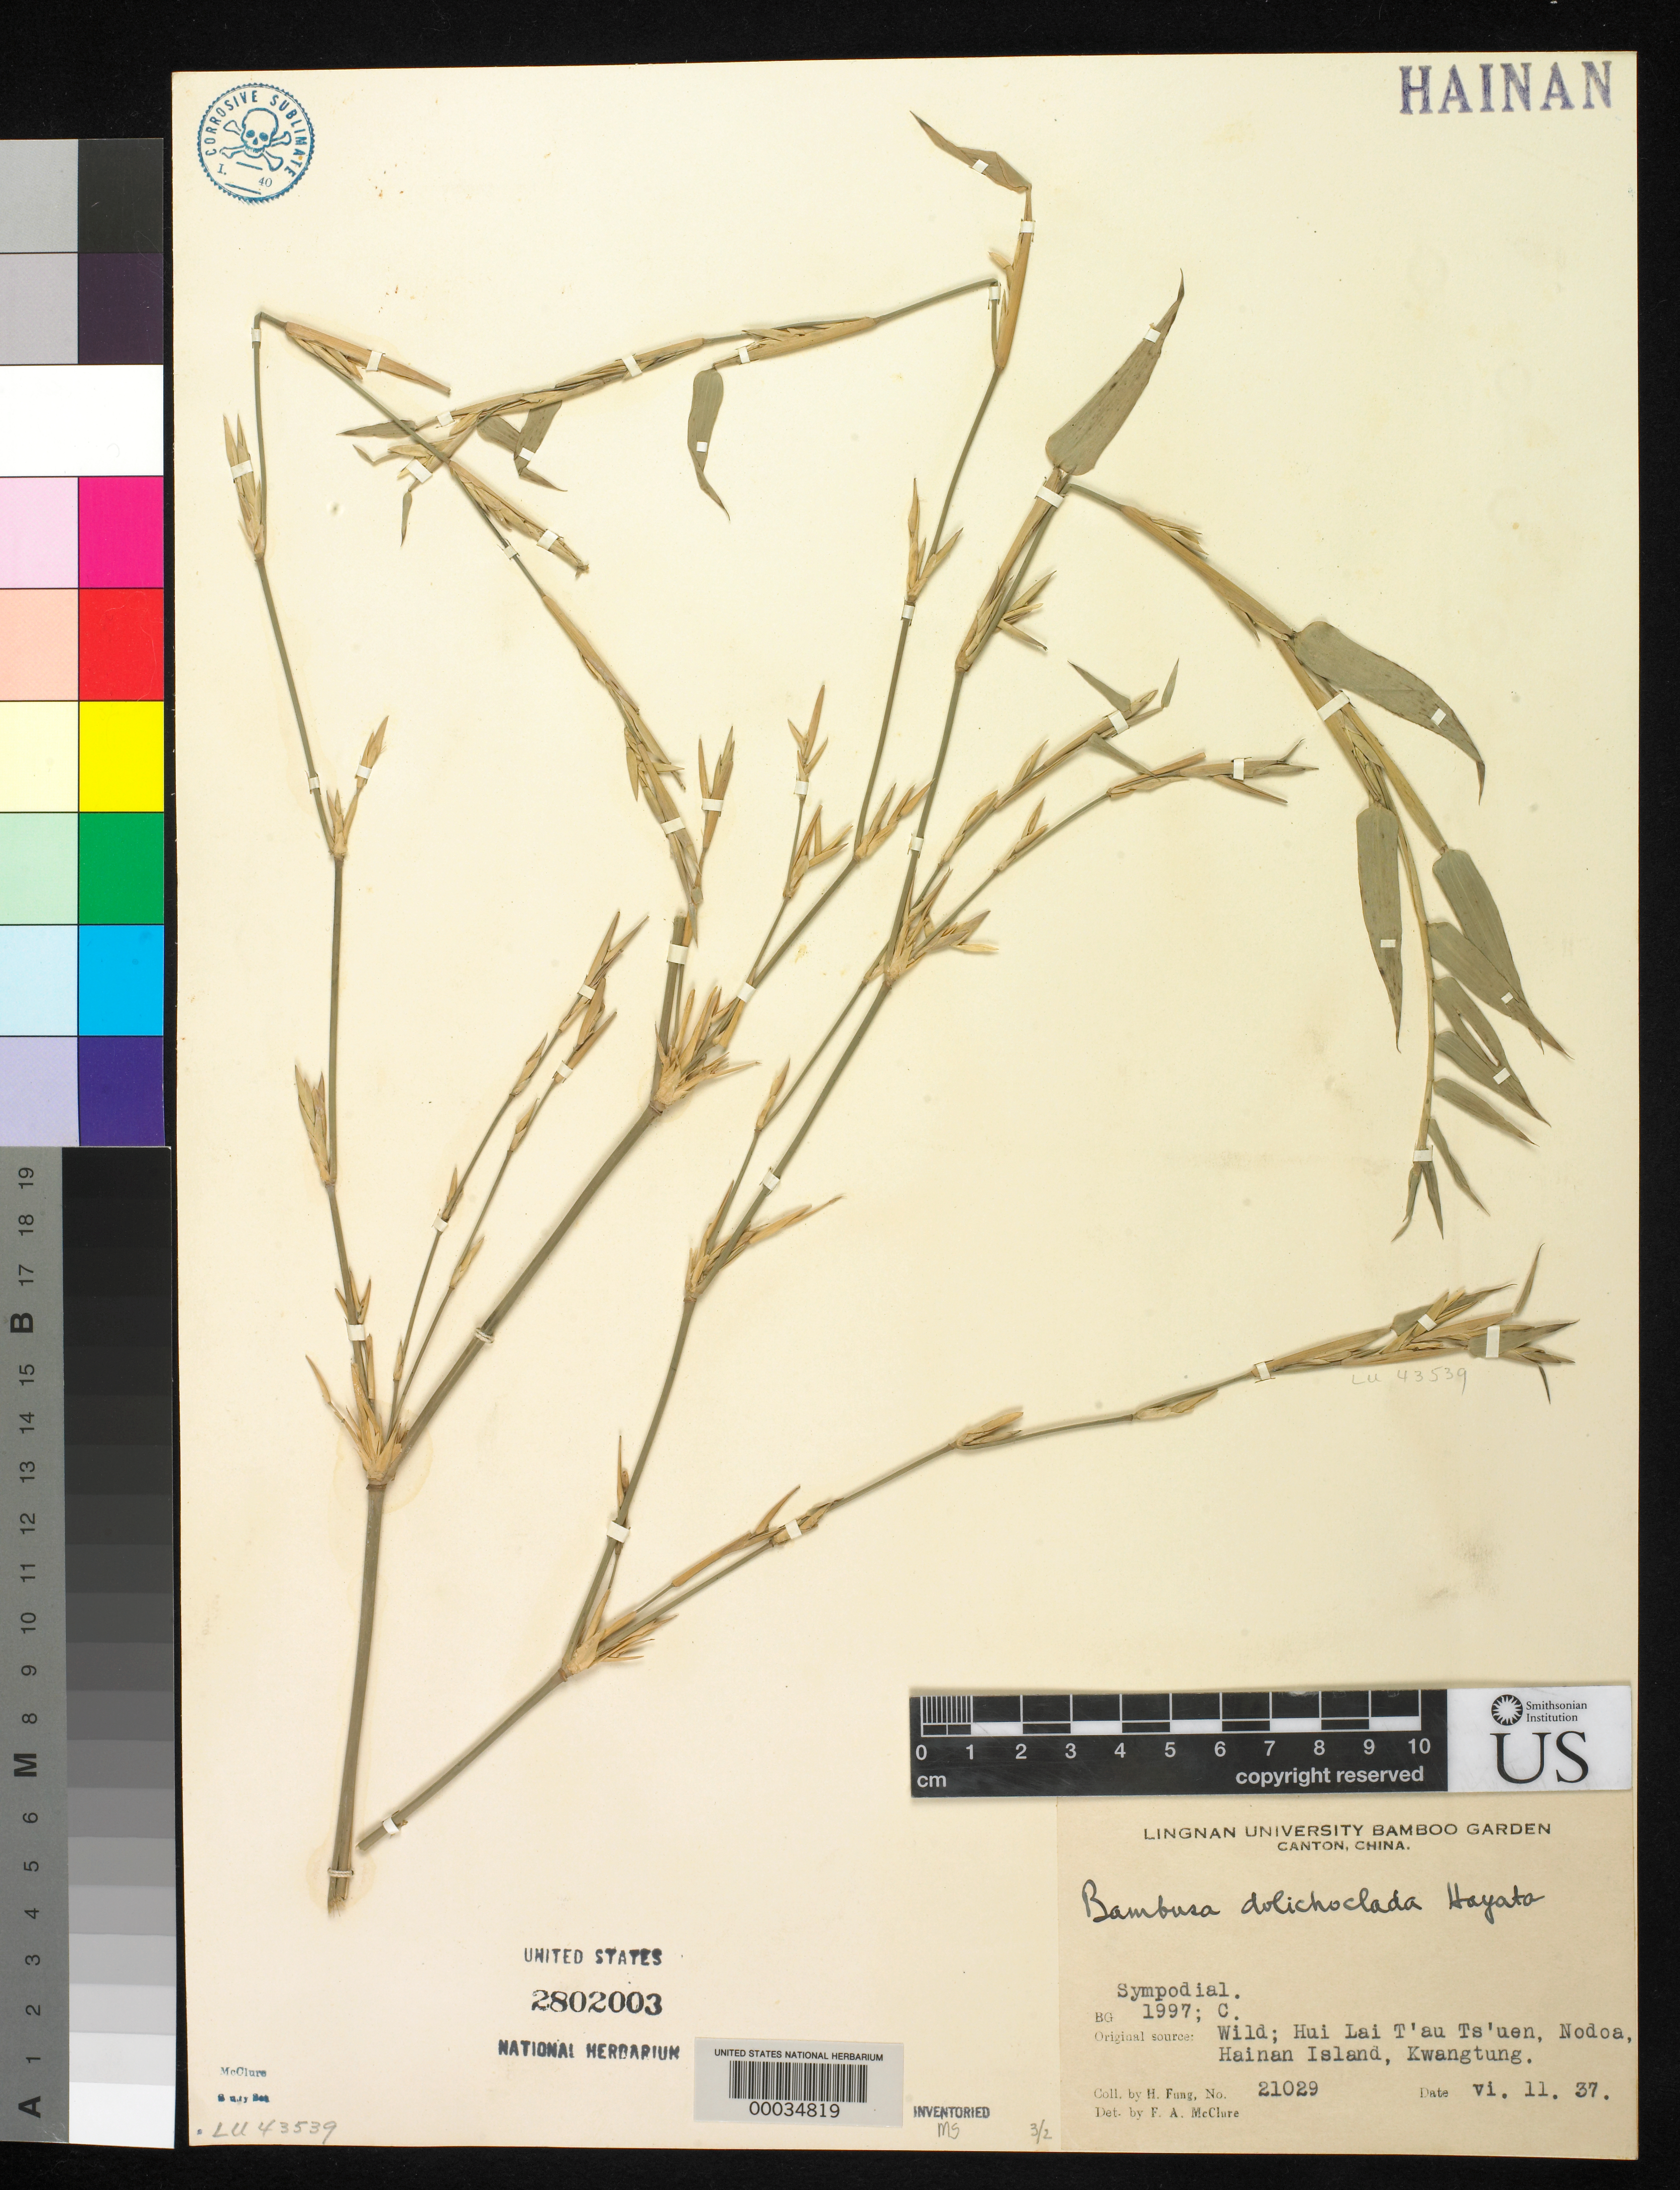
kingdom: Plantae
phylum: Tracheophyta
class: Liliopsida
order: Poales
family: Poaceae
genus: Bambusa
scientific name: Bambusa dolichoclada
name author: Hayata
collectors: H. L. Fung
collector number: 21029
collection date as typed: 11 Jun 1937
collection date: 1937-06-11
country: China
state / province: Hainan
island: Hainan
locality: Hui lai t'au ts'uen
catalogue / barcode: US 2802003